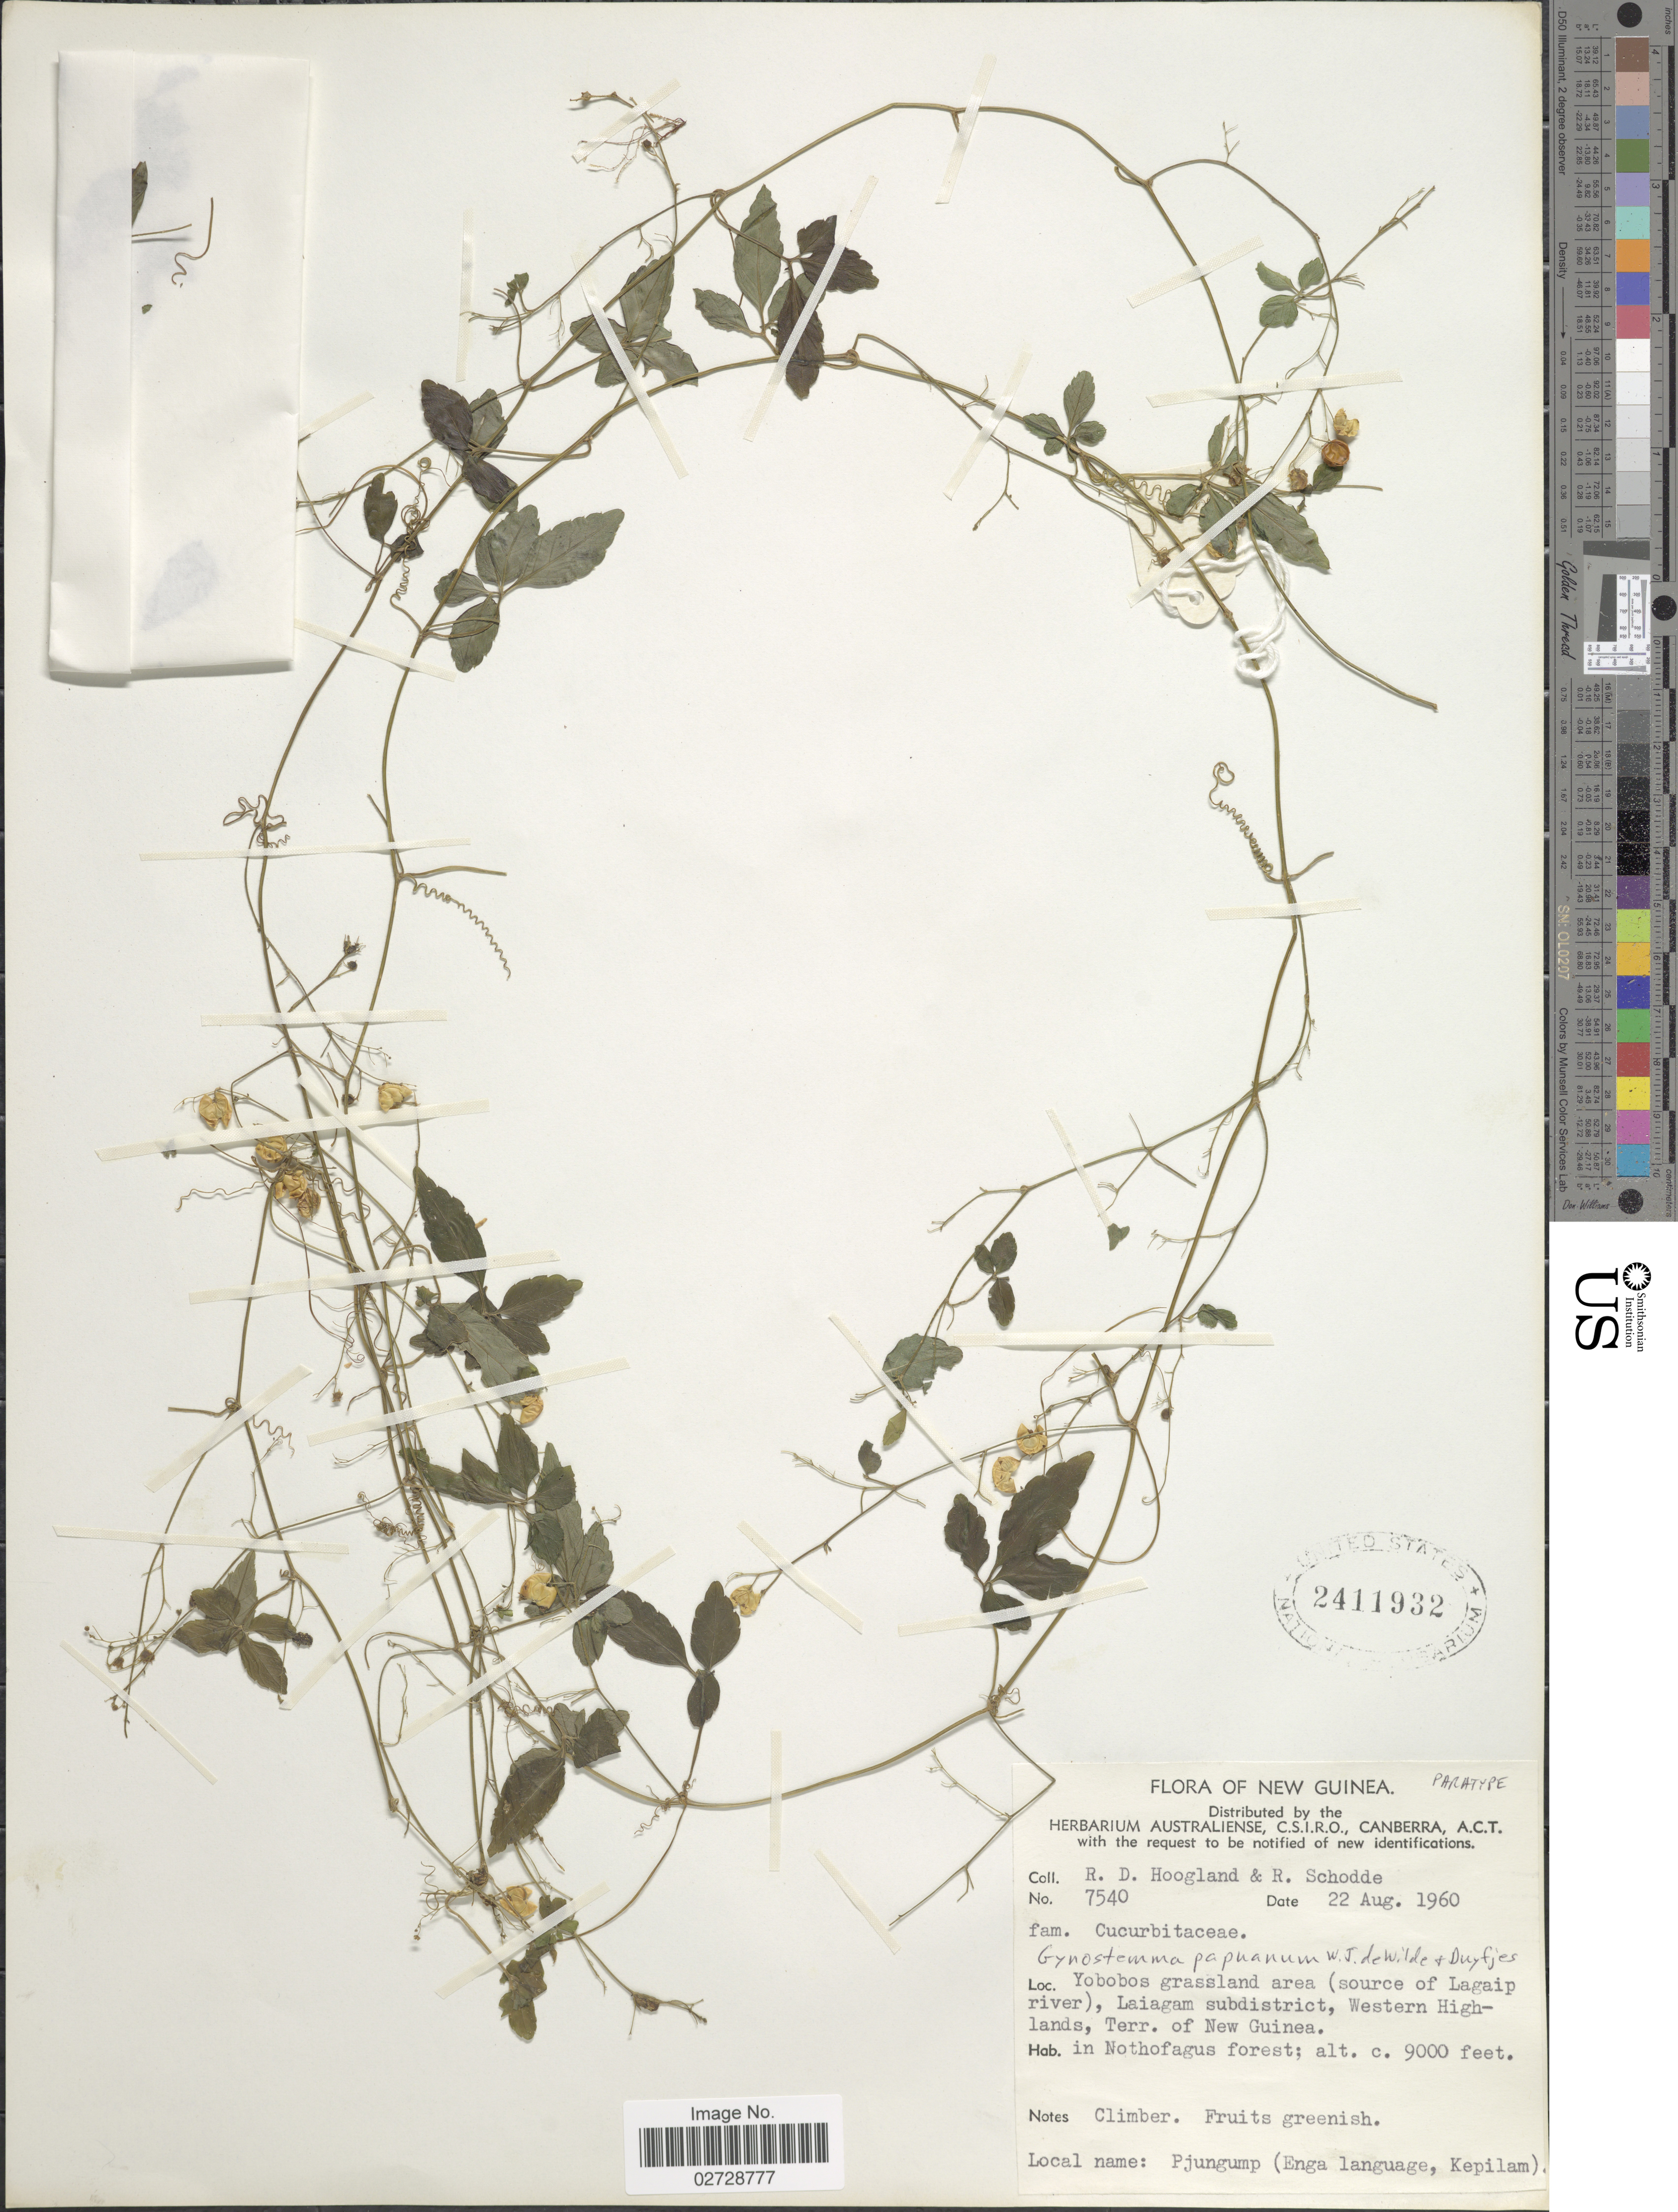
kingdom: Plantae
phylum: Tracheophyta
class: Magnoliopsida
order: Cucurbitales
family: Cucurbitaceae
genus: Gynostemma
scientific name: Gynostemma papuanum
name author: W.J. de Wilde & Duyfjes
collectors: R. D. Hoogland & R. Schodde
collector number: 7540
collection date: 1960-08-22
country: Papua New Guinea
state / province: Western Highlands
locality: New Guinea. Yobobos grassland area (source of Lagaip river), Laiagam subdistrict, Terr. of New Guinea.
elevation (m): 2743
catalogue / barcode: US 2411932